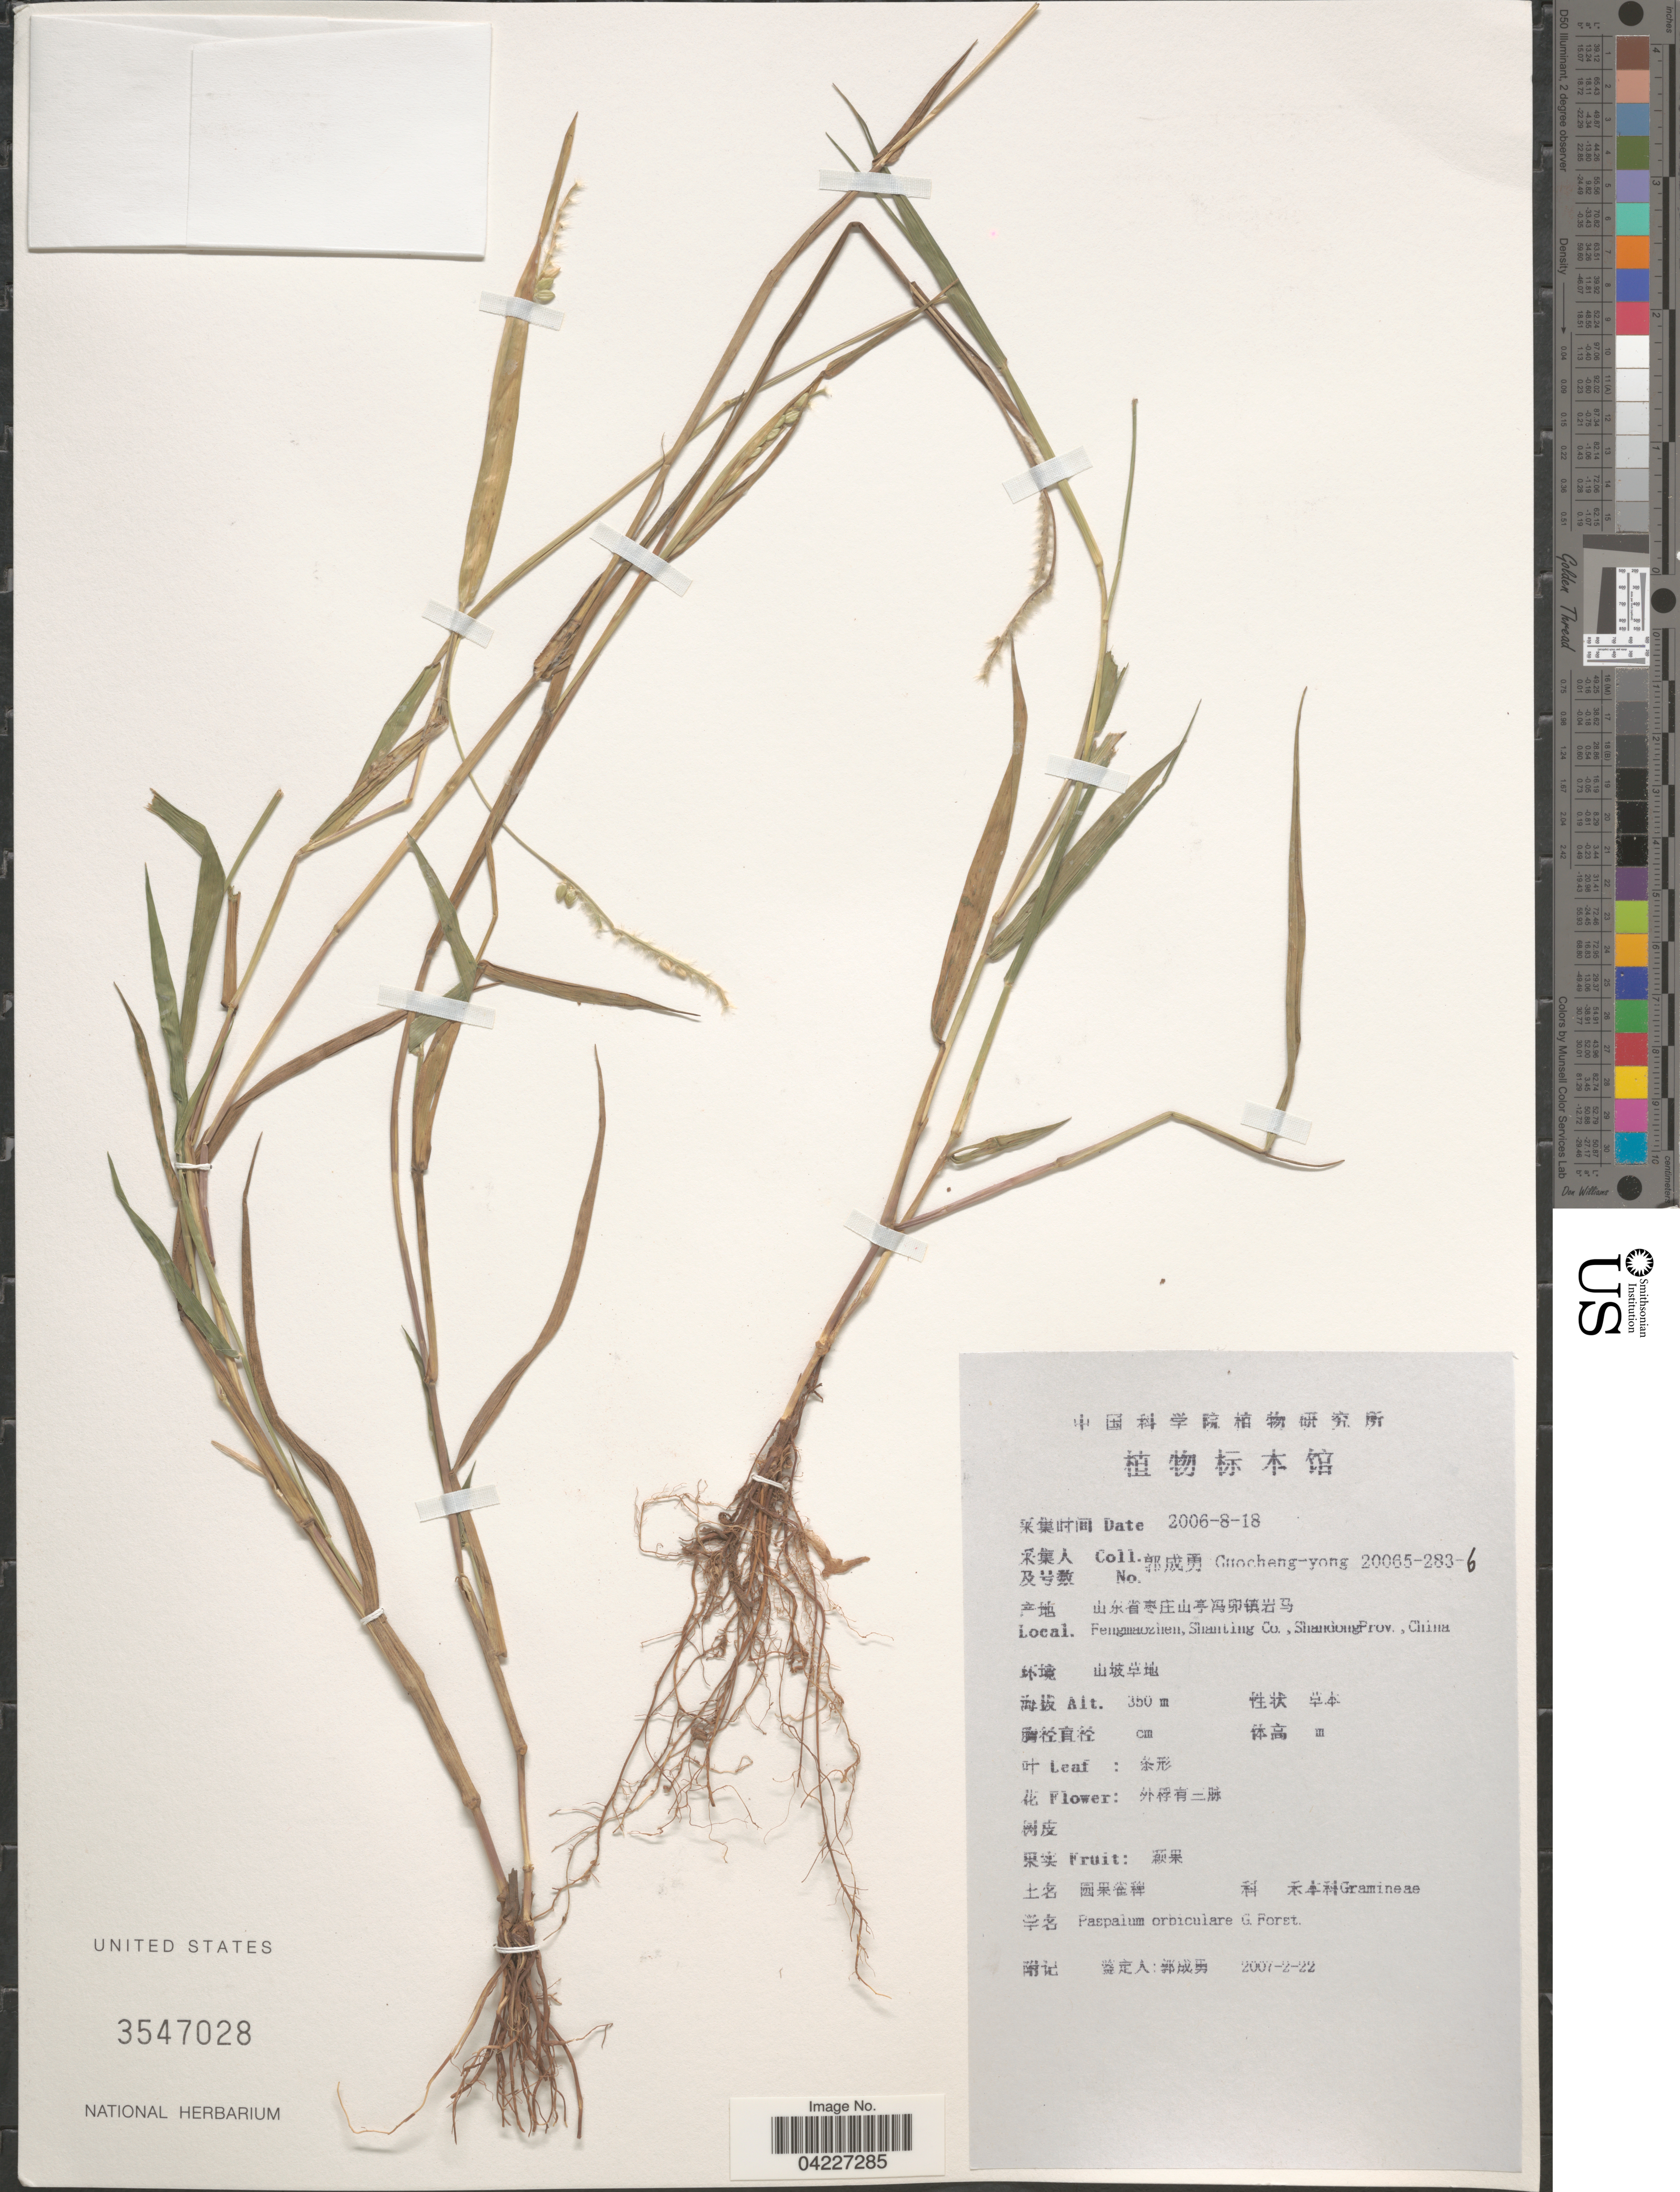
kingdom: Plantae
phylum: Tracheophyta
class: Liliopsida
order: Poales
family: Poaceae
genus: Paspalum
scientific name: Paspalum orbiculare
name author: G. Forst.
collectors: Guo cheng-yong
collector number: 20065-283-6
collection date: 2006-08-18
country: China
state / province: Shandong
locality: Fengmaozhen, Shanting Co.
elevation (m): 350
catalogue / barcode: US 3547028